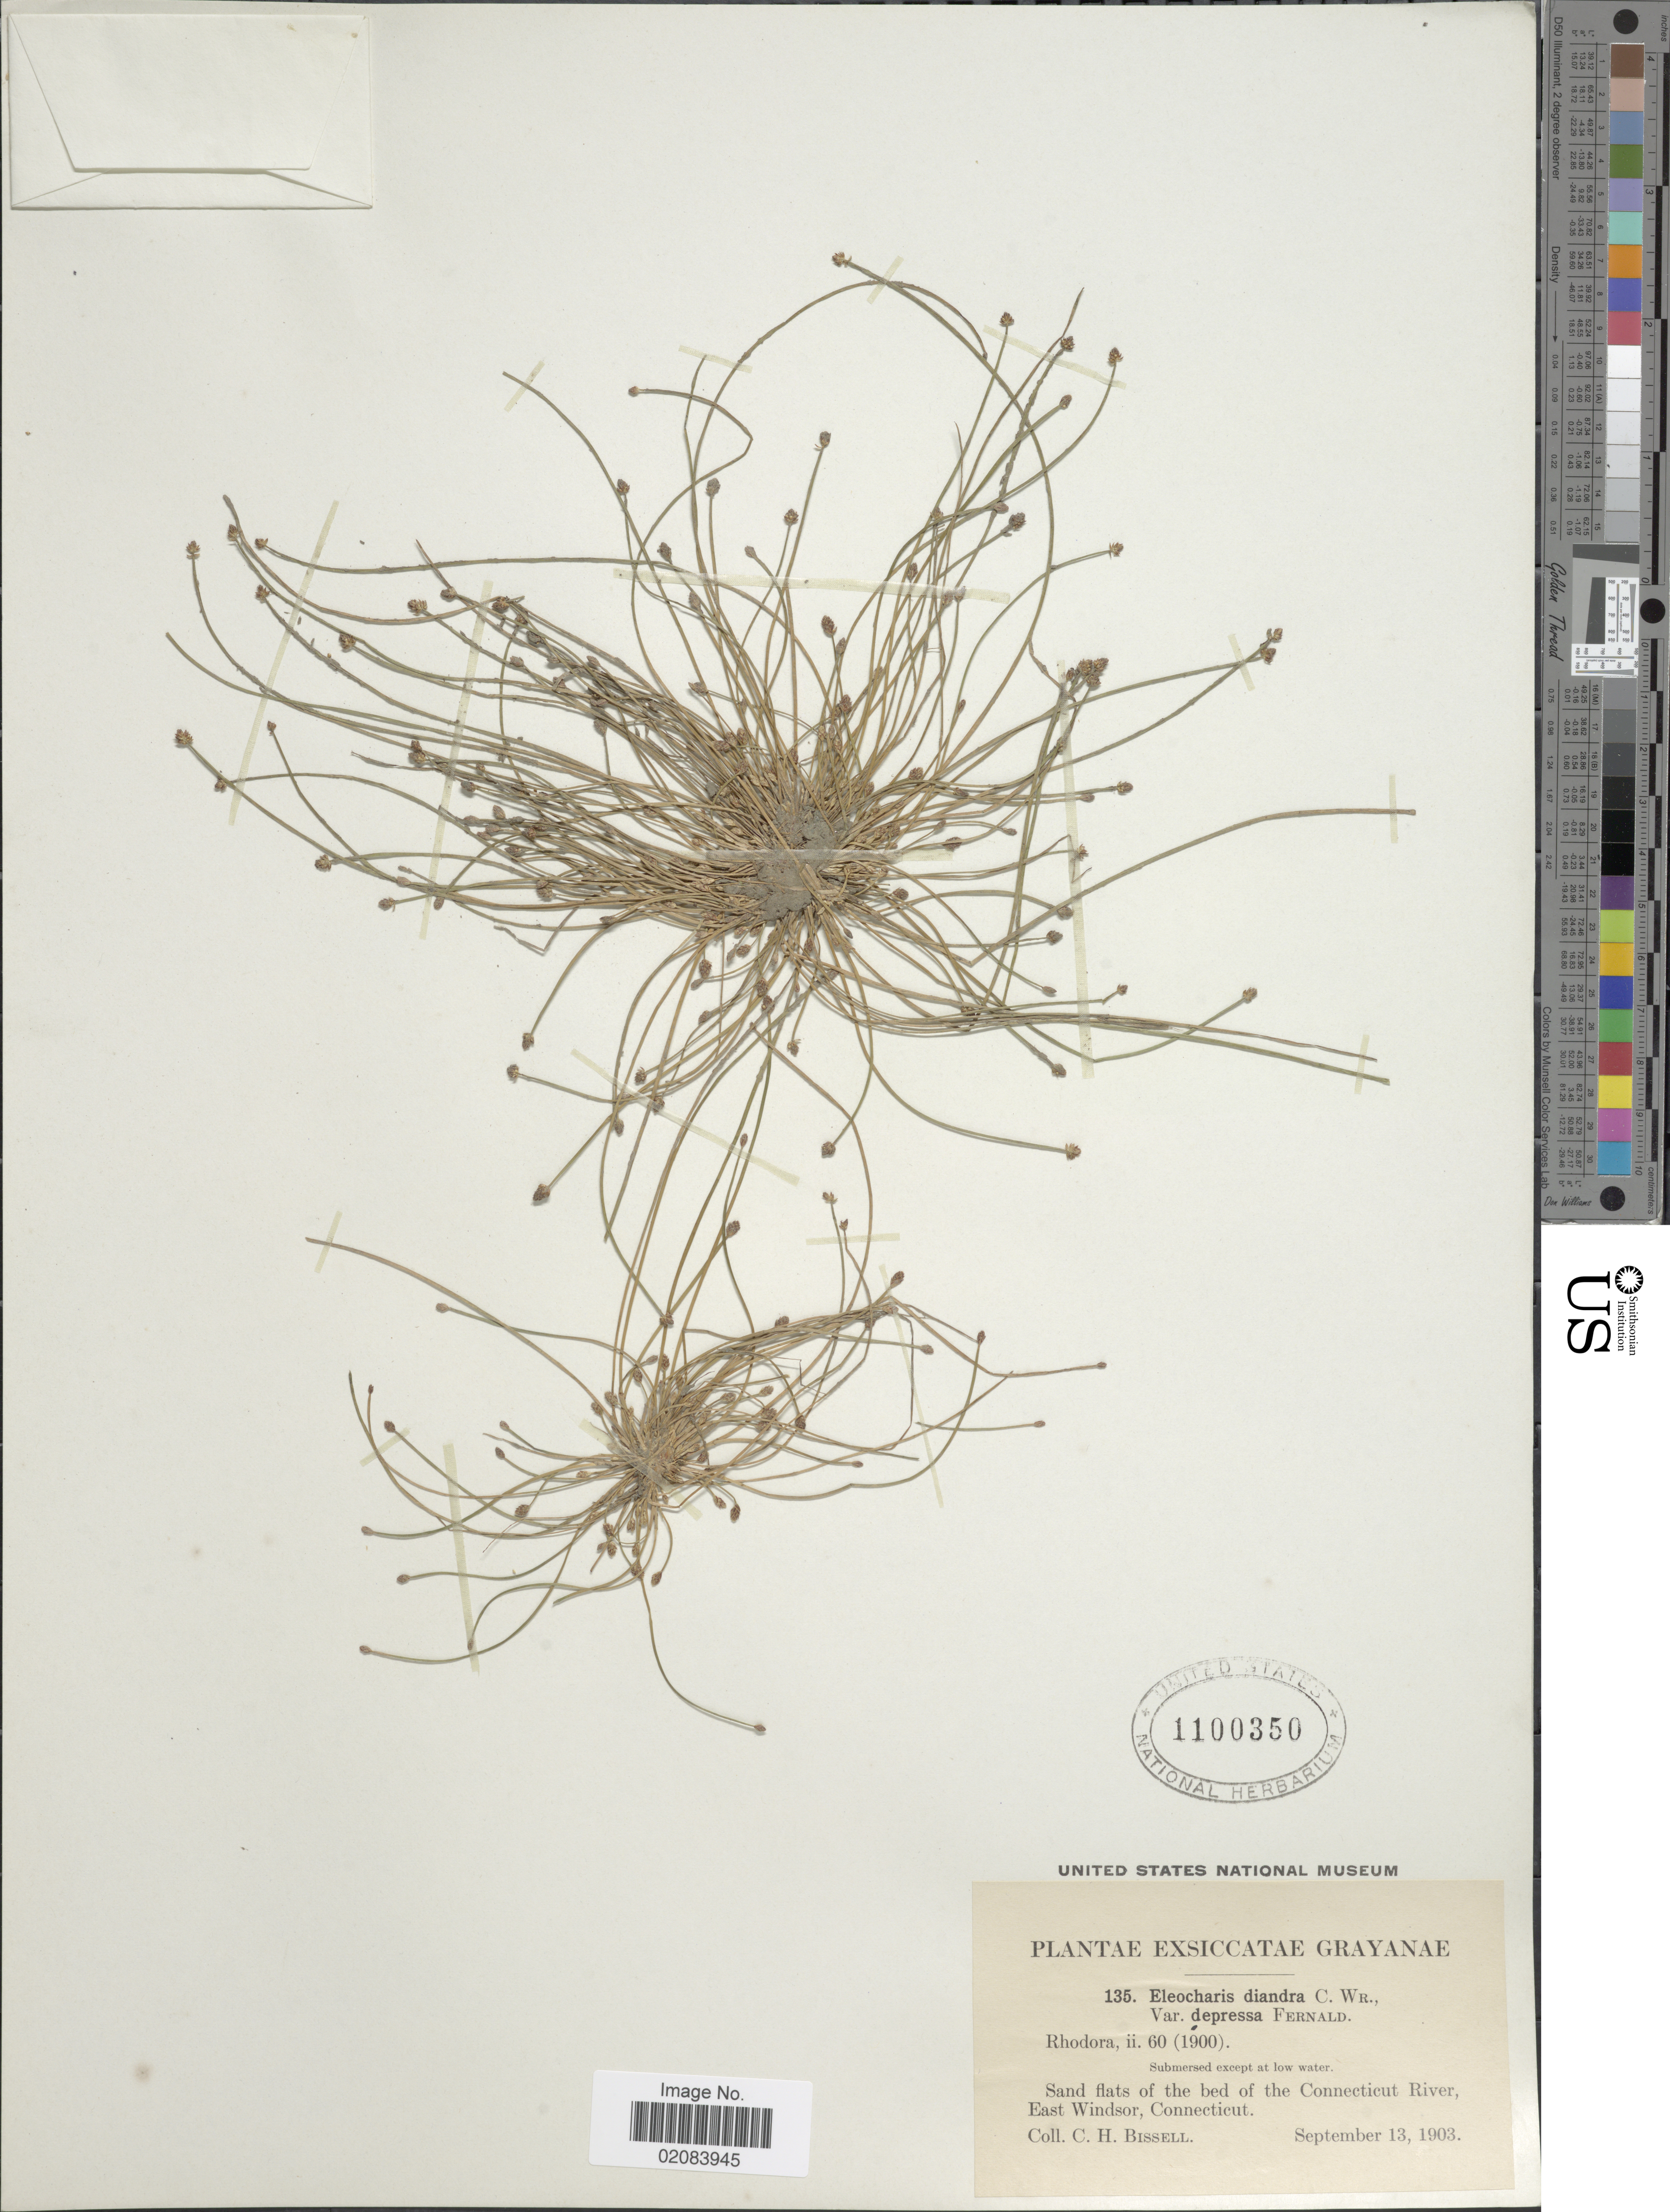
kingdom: Plantae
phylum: Tracheophyta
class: Liliopsida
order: Poales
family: Cyperaceae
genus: Eleocharis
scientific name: Eleocharis ovata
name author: (Roth) Roem. & Schult.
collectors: C. Bissell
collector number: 135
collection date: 1903-09-13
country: United States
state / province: Connecticut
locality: Bed of the Connecticut River, East Windsor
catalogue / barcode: US 1100350